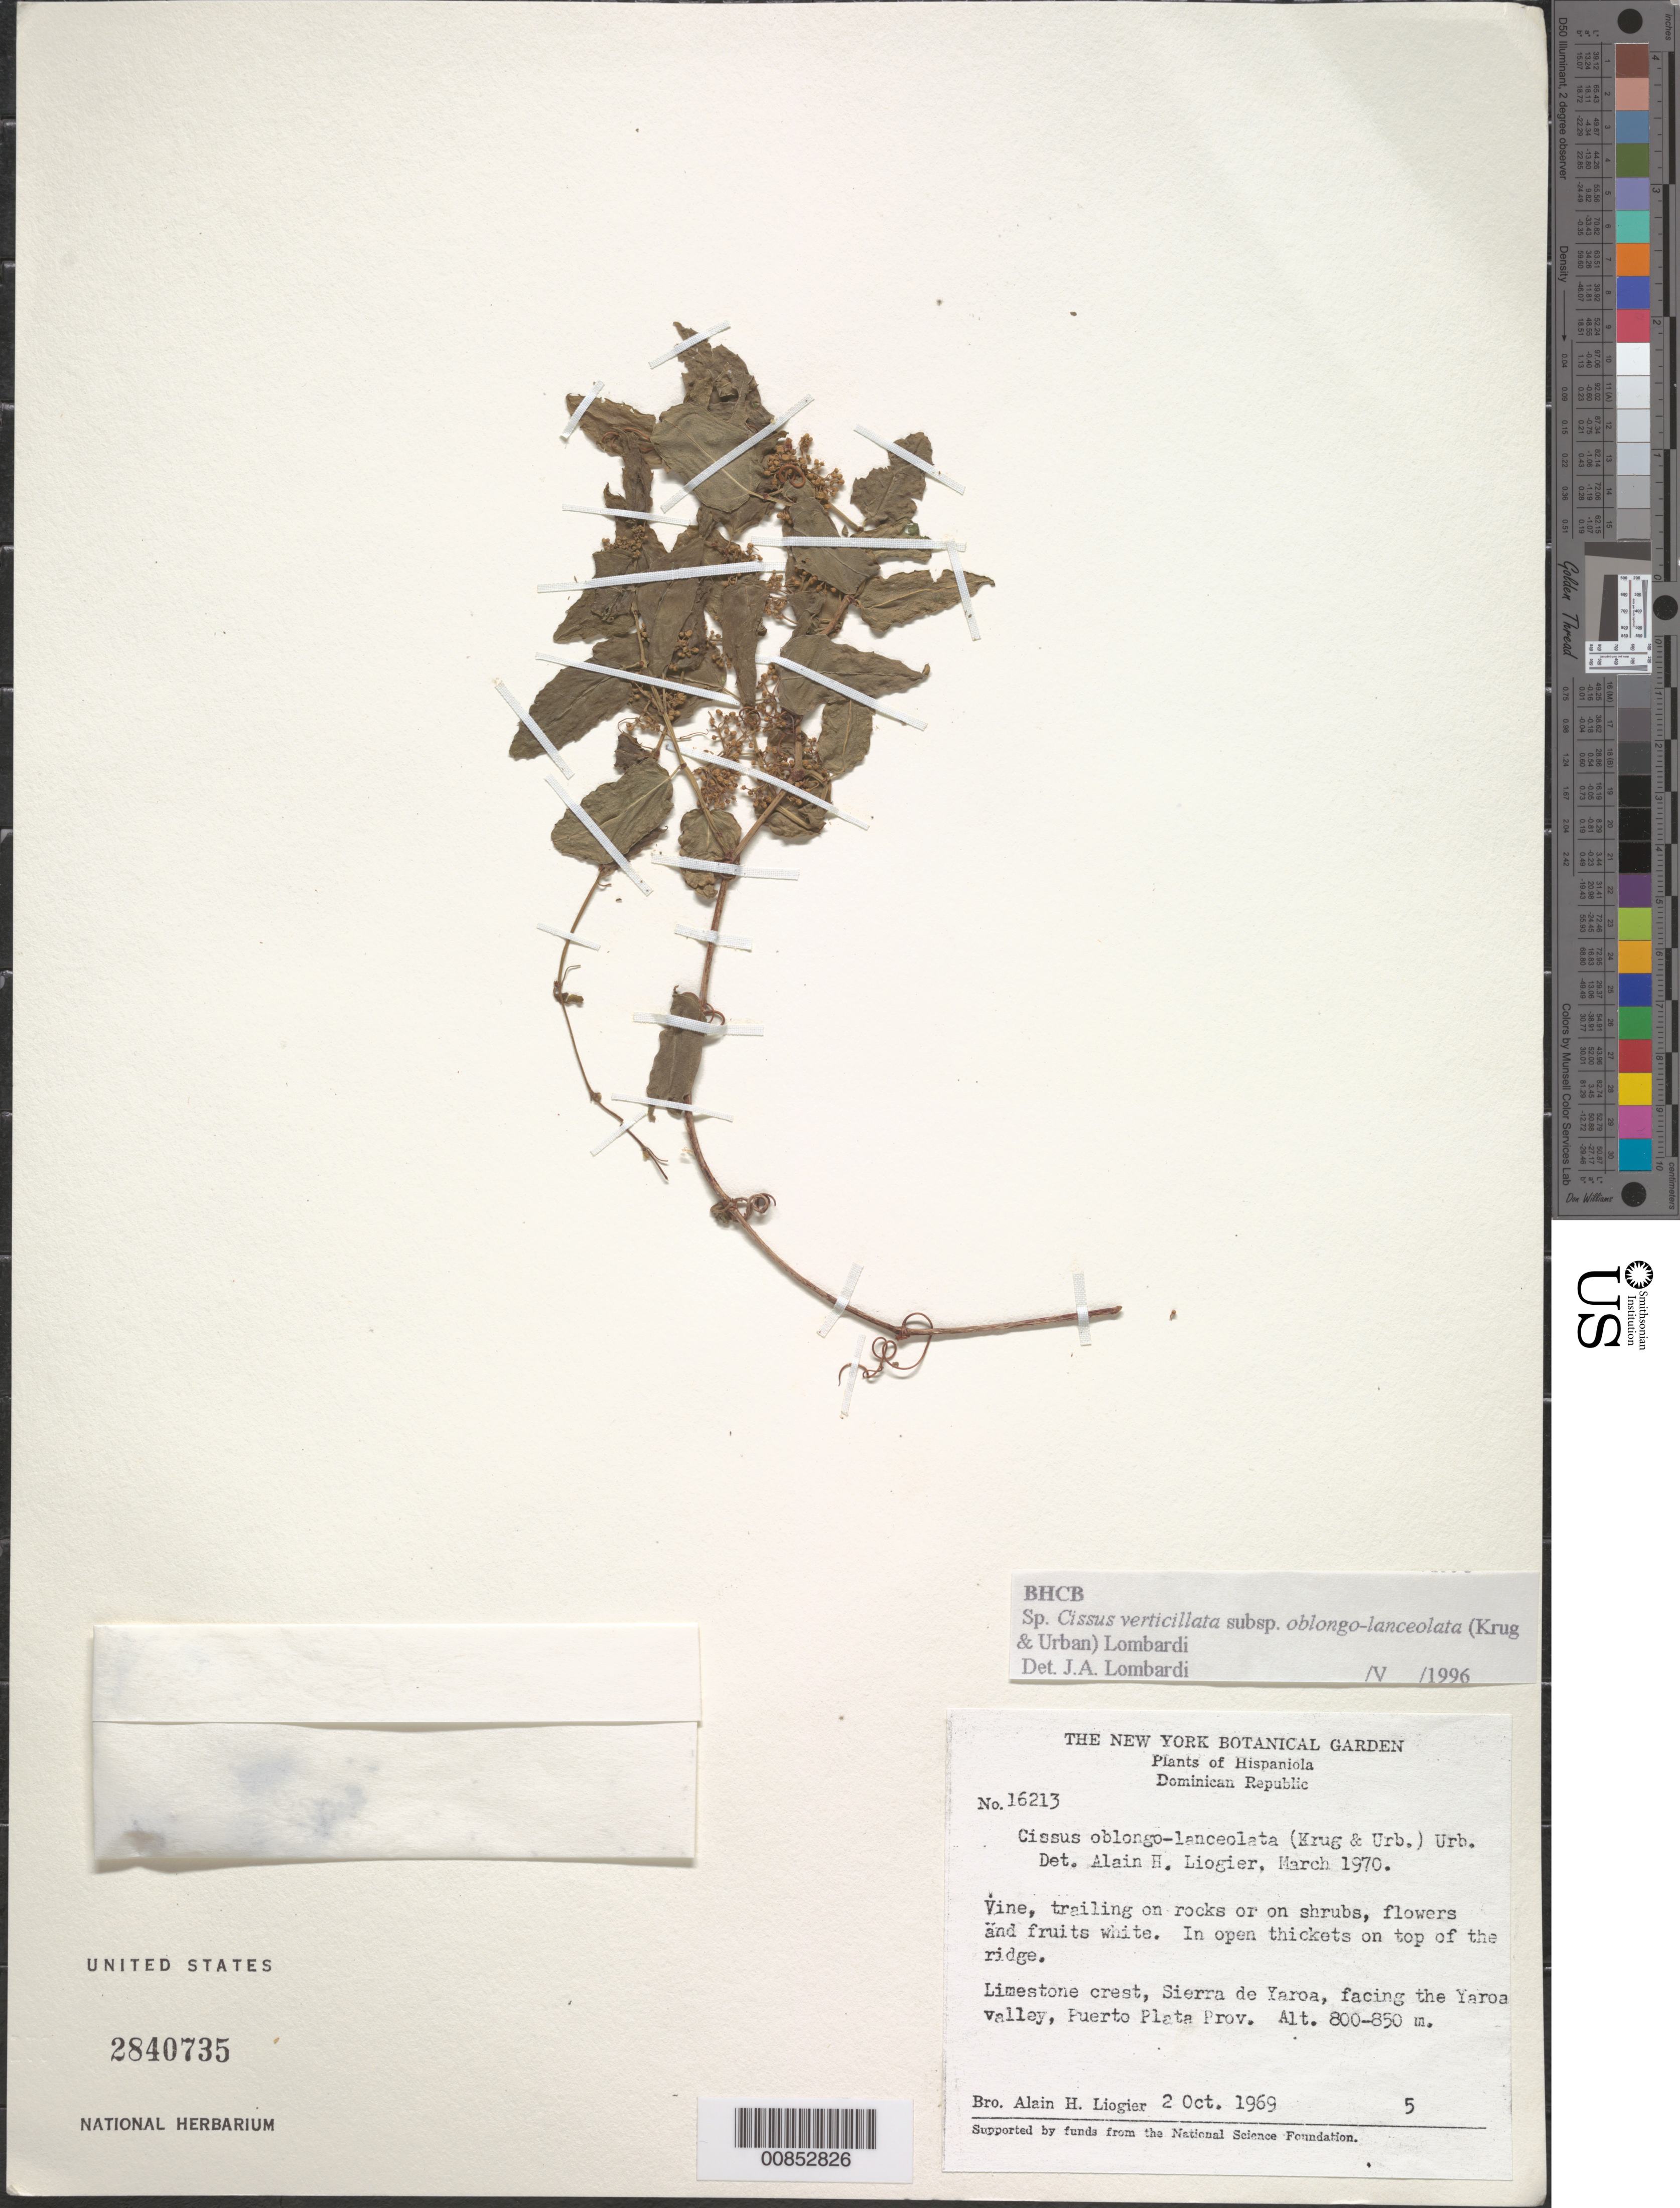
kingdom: Plantae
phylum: Tracheophyta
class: Magnoliopsida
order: Vitales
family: Vitaceae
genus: Cissus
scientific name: Cissus verticillata subsp. oblongolanceolata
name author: (Krug & Urb.) Lombardi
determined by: Lombardi, Julio A.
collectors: A. H. Liogier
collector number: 16213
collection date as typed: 02 Oct 1969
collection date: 1969-10-02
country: Dominican Republic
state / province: Puerto Plata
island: Hispaniola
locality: Crest of Sierra de Yaroa, facing the Yaroa valley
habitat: In open thickets on rocks or on shrubs on top of limestone ridge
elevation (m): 800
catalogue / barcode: US 2840735